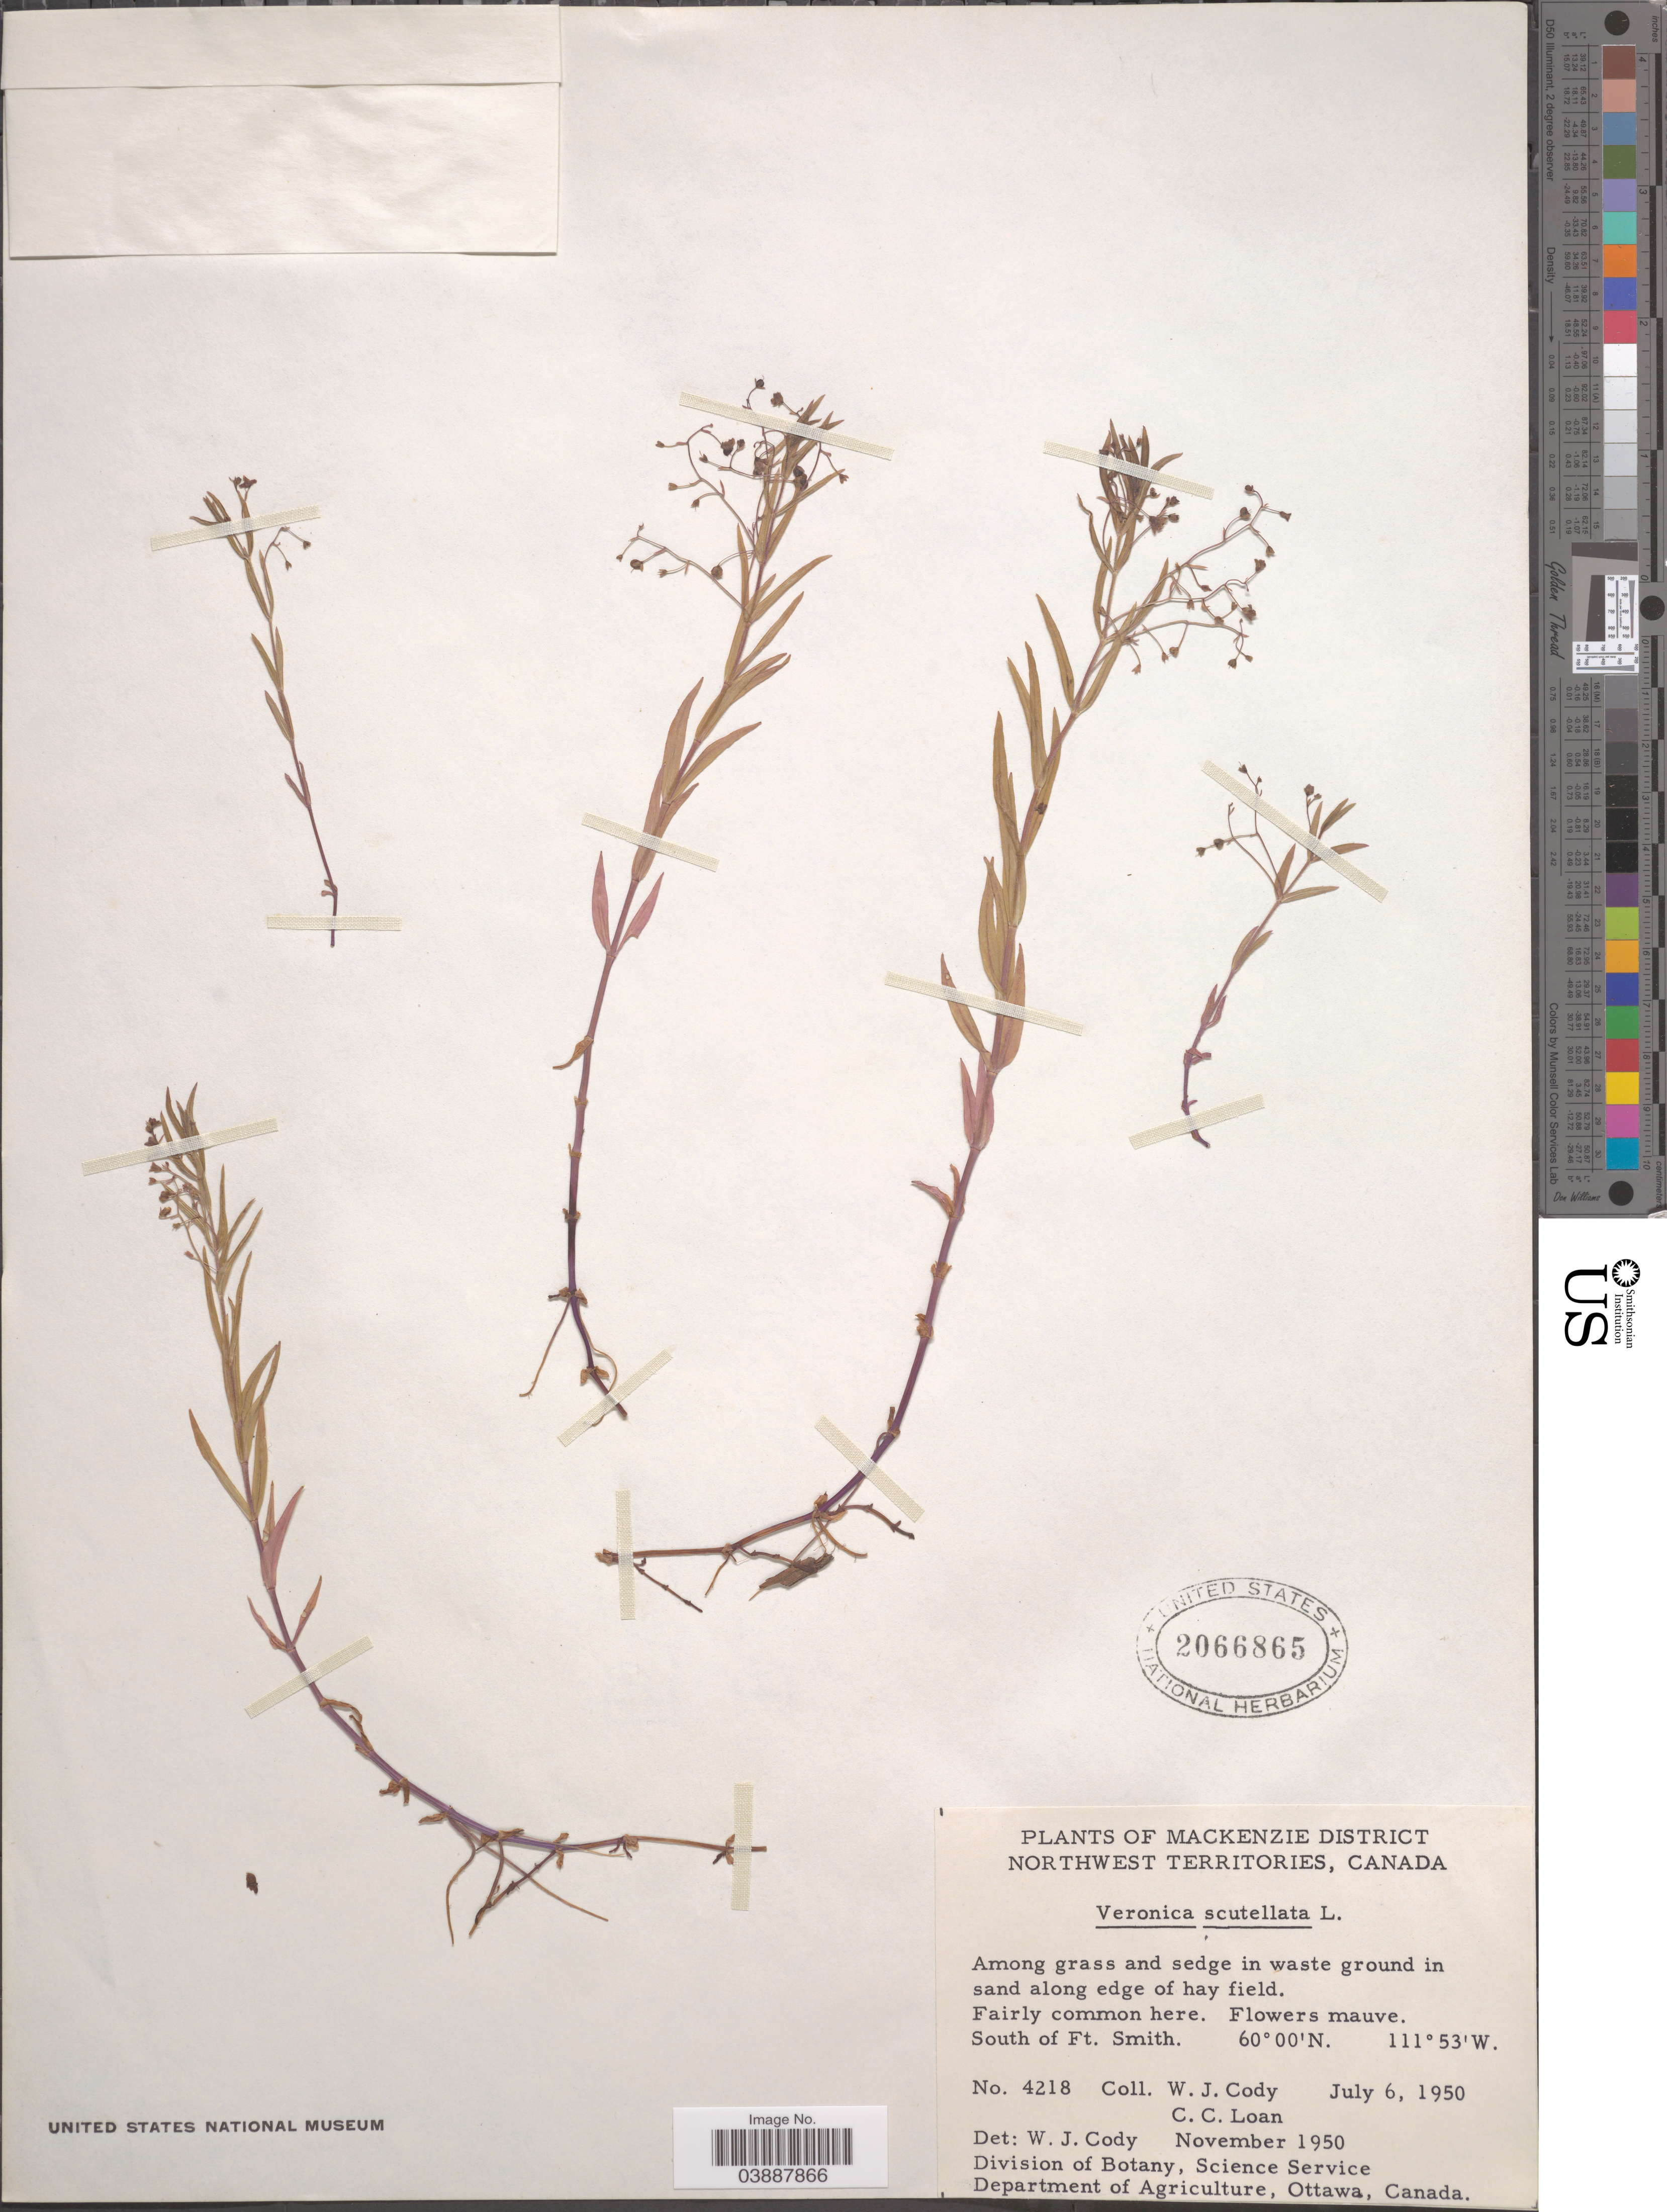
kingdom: Plantae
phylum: Tracheophyta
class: Magnoliopsida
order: Lamiales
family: Plantaginaceae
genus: Veronica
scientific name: Veronica scutellata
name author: L.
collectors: W. Cody & C. Loan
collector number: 4218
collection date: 1950-07-06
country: Canada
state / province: Northwest Territories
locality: Mackenzie District. South of Ft. Smith.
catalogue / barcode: US 2066865